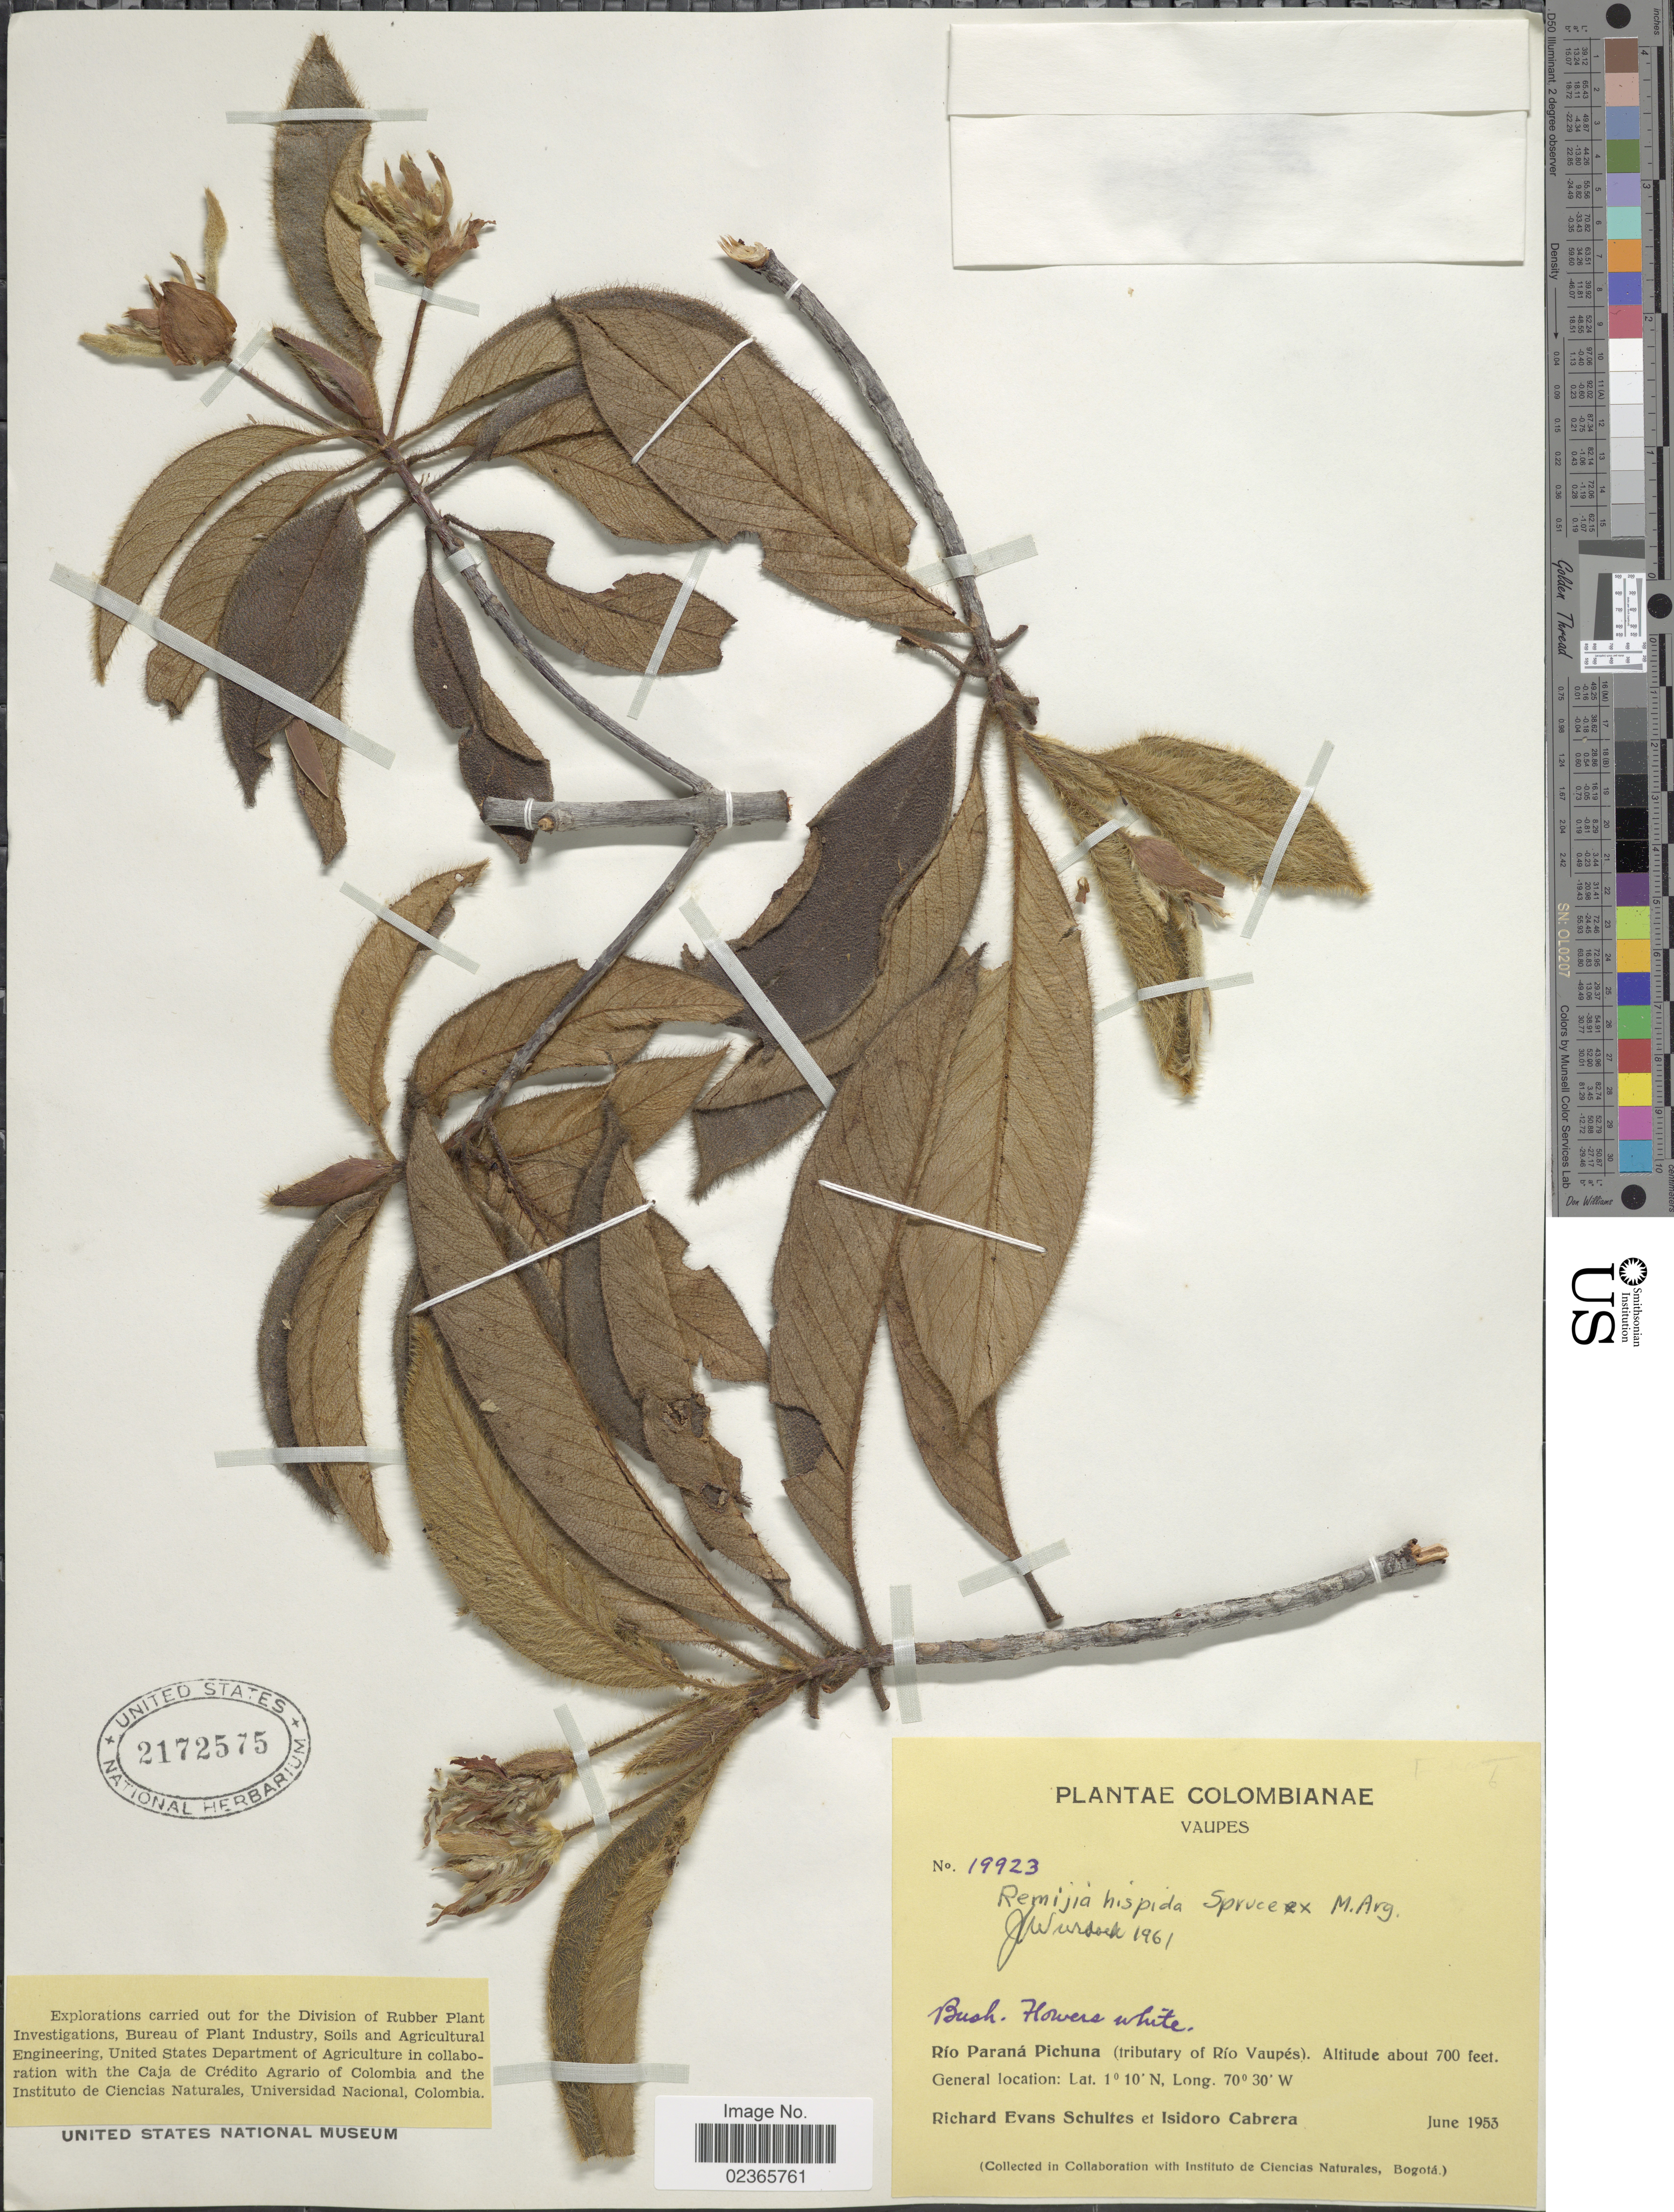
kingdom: Plantae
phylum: Tracheophyta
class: Magnoliopsida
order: Gentianales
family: Rubiaceae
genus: Remijia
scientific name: Remijia hispida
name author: Spruce ex K. Schum.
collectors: R. E. Schultes & I. Cabrera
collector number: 19923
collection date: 1953-06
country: Colombia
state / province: Vaupés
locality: Rio Parana Pichuna (tributary of Rio Vaupes)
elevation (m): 213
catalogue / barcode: US 2172575